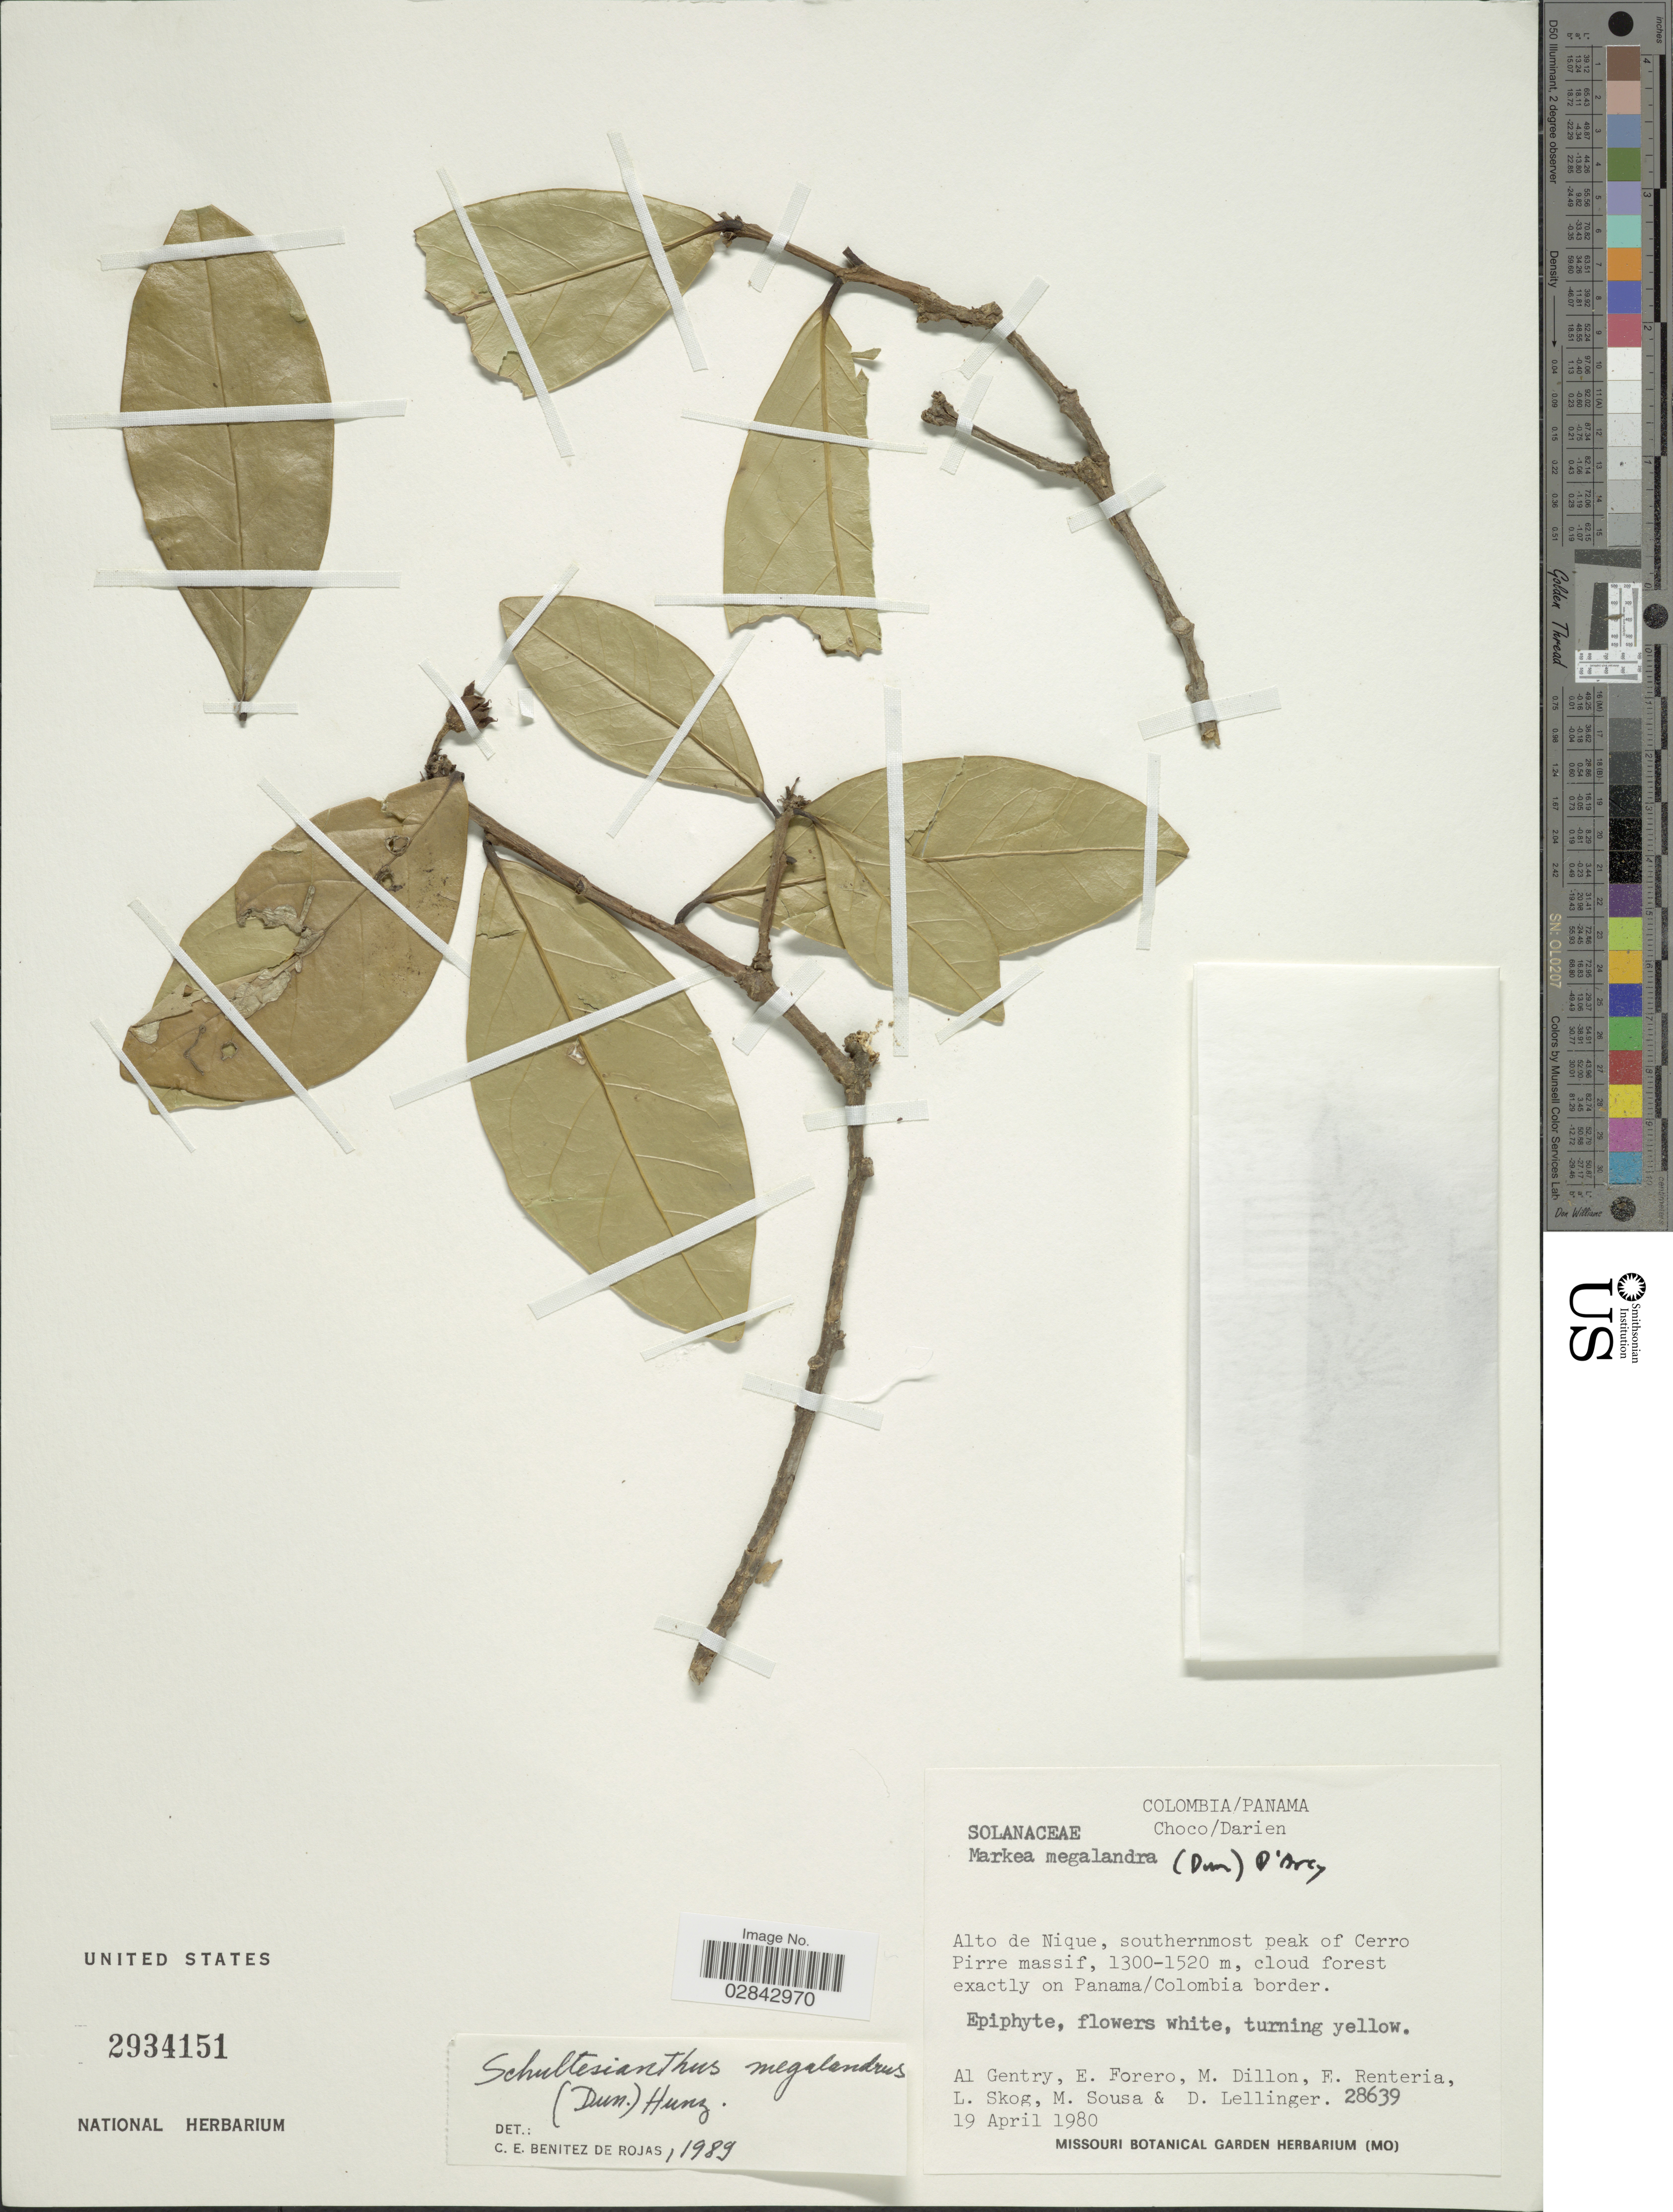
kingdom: Plantae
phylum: Tracheophyta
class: Magnoliopsida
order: Solanales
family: Solanaceae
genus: Schultesianthus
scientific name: Schultesianthus megalandrus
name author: (Dunal) Hunz.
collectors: A. H. Gentry, E. Forero, M. O. Dillon, E. Renteria & et al.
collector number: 28639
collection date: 1980-04-19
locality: Colombia/ Panama, Choco/ Darien. Alto de Nique, southernmost peak of Cerro Pirre massif, coud forest exactly on Panama/ Colombia border.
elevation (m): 1300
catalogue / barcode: US 2934151